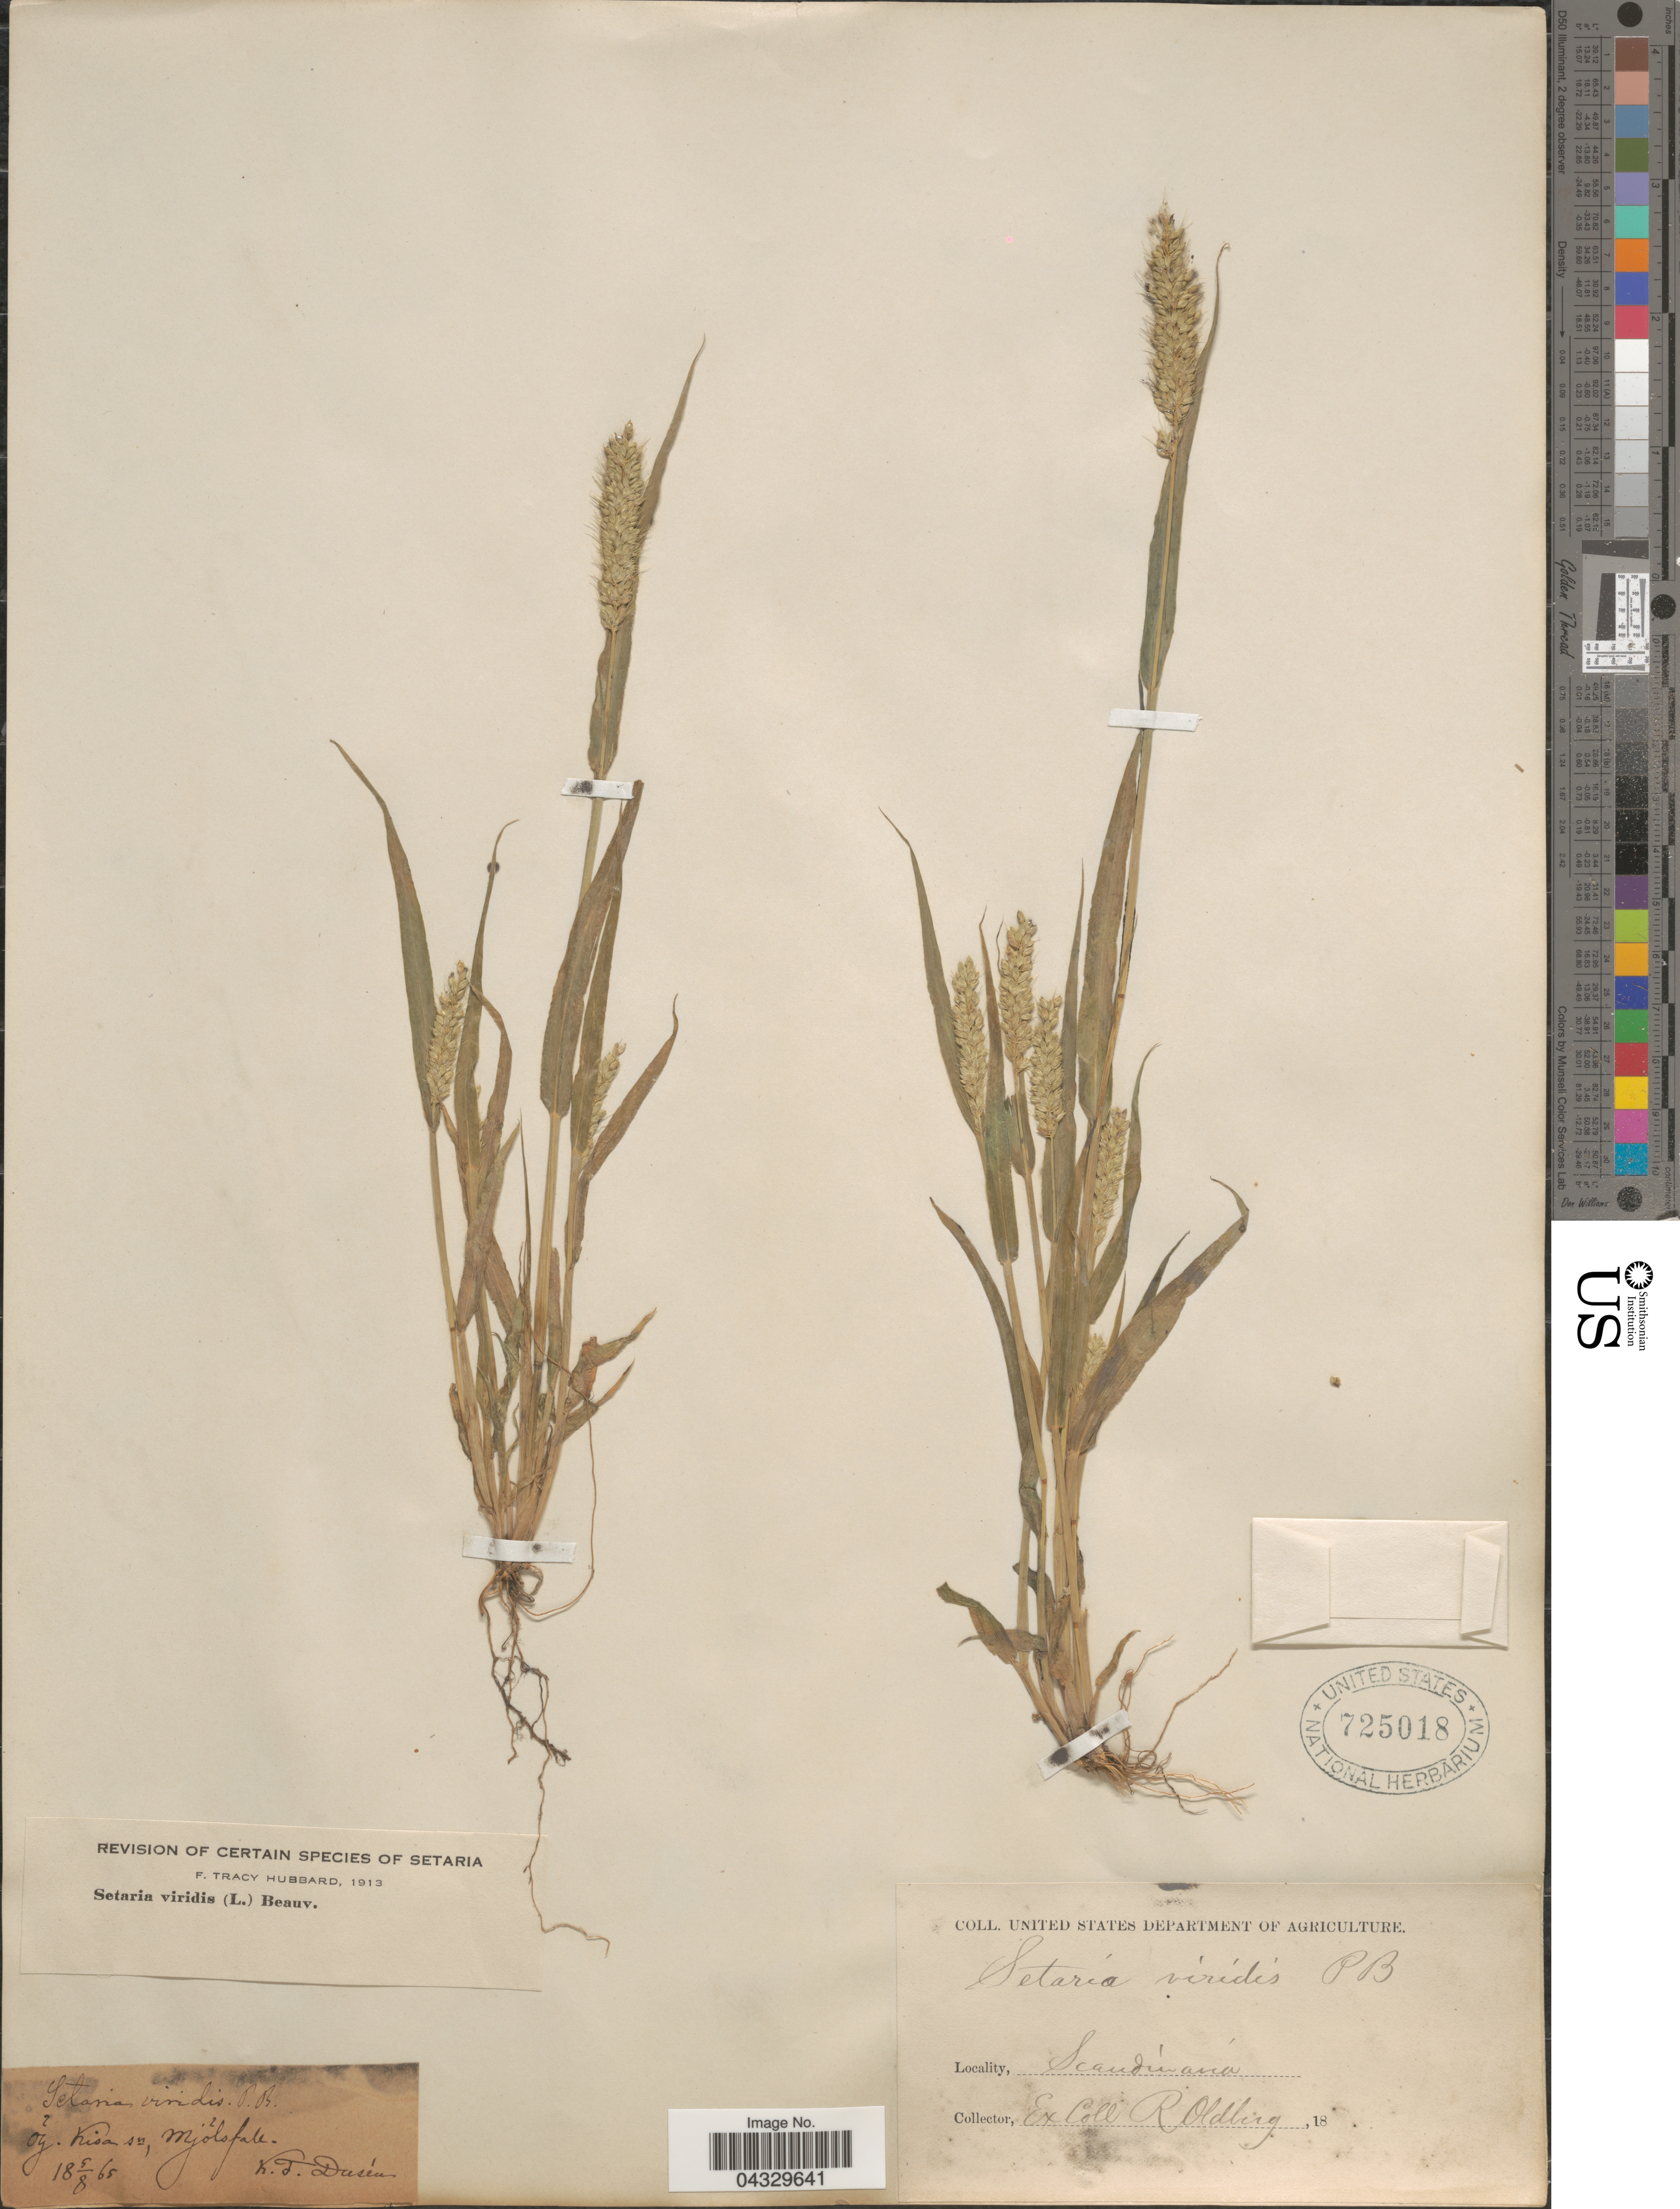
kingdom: Plantae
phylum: Tracheophyta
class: Liliopsida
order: Poales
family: Poaceae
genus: Setaria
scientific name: Setaria viridis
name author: (L.) P. Beauv.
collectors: K. Dusén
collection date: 1865-08-05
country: Sweden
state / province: Östergötland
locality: Õg. Kisa sn. Mjõlsfall. [interpreted] Scandinavia.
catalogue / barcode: US 725018